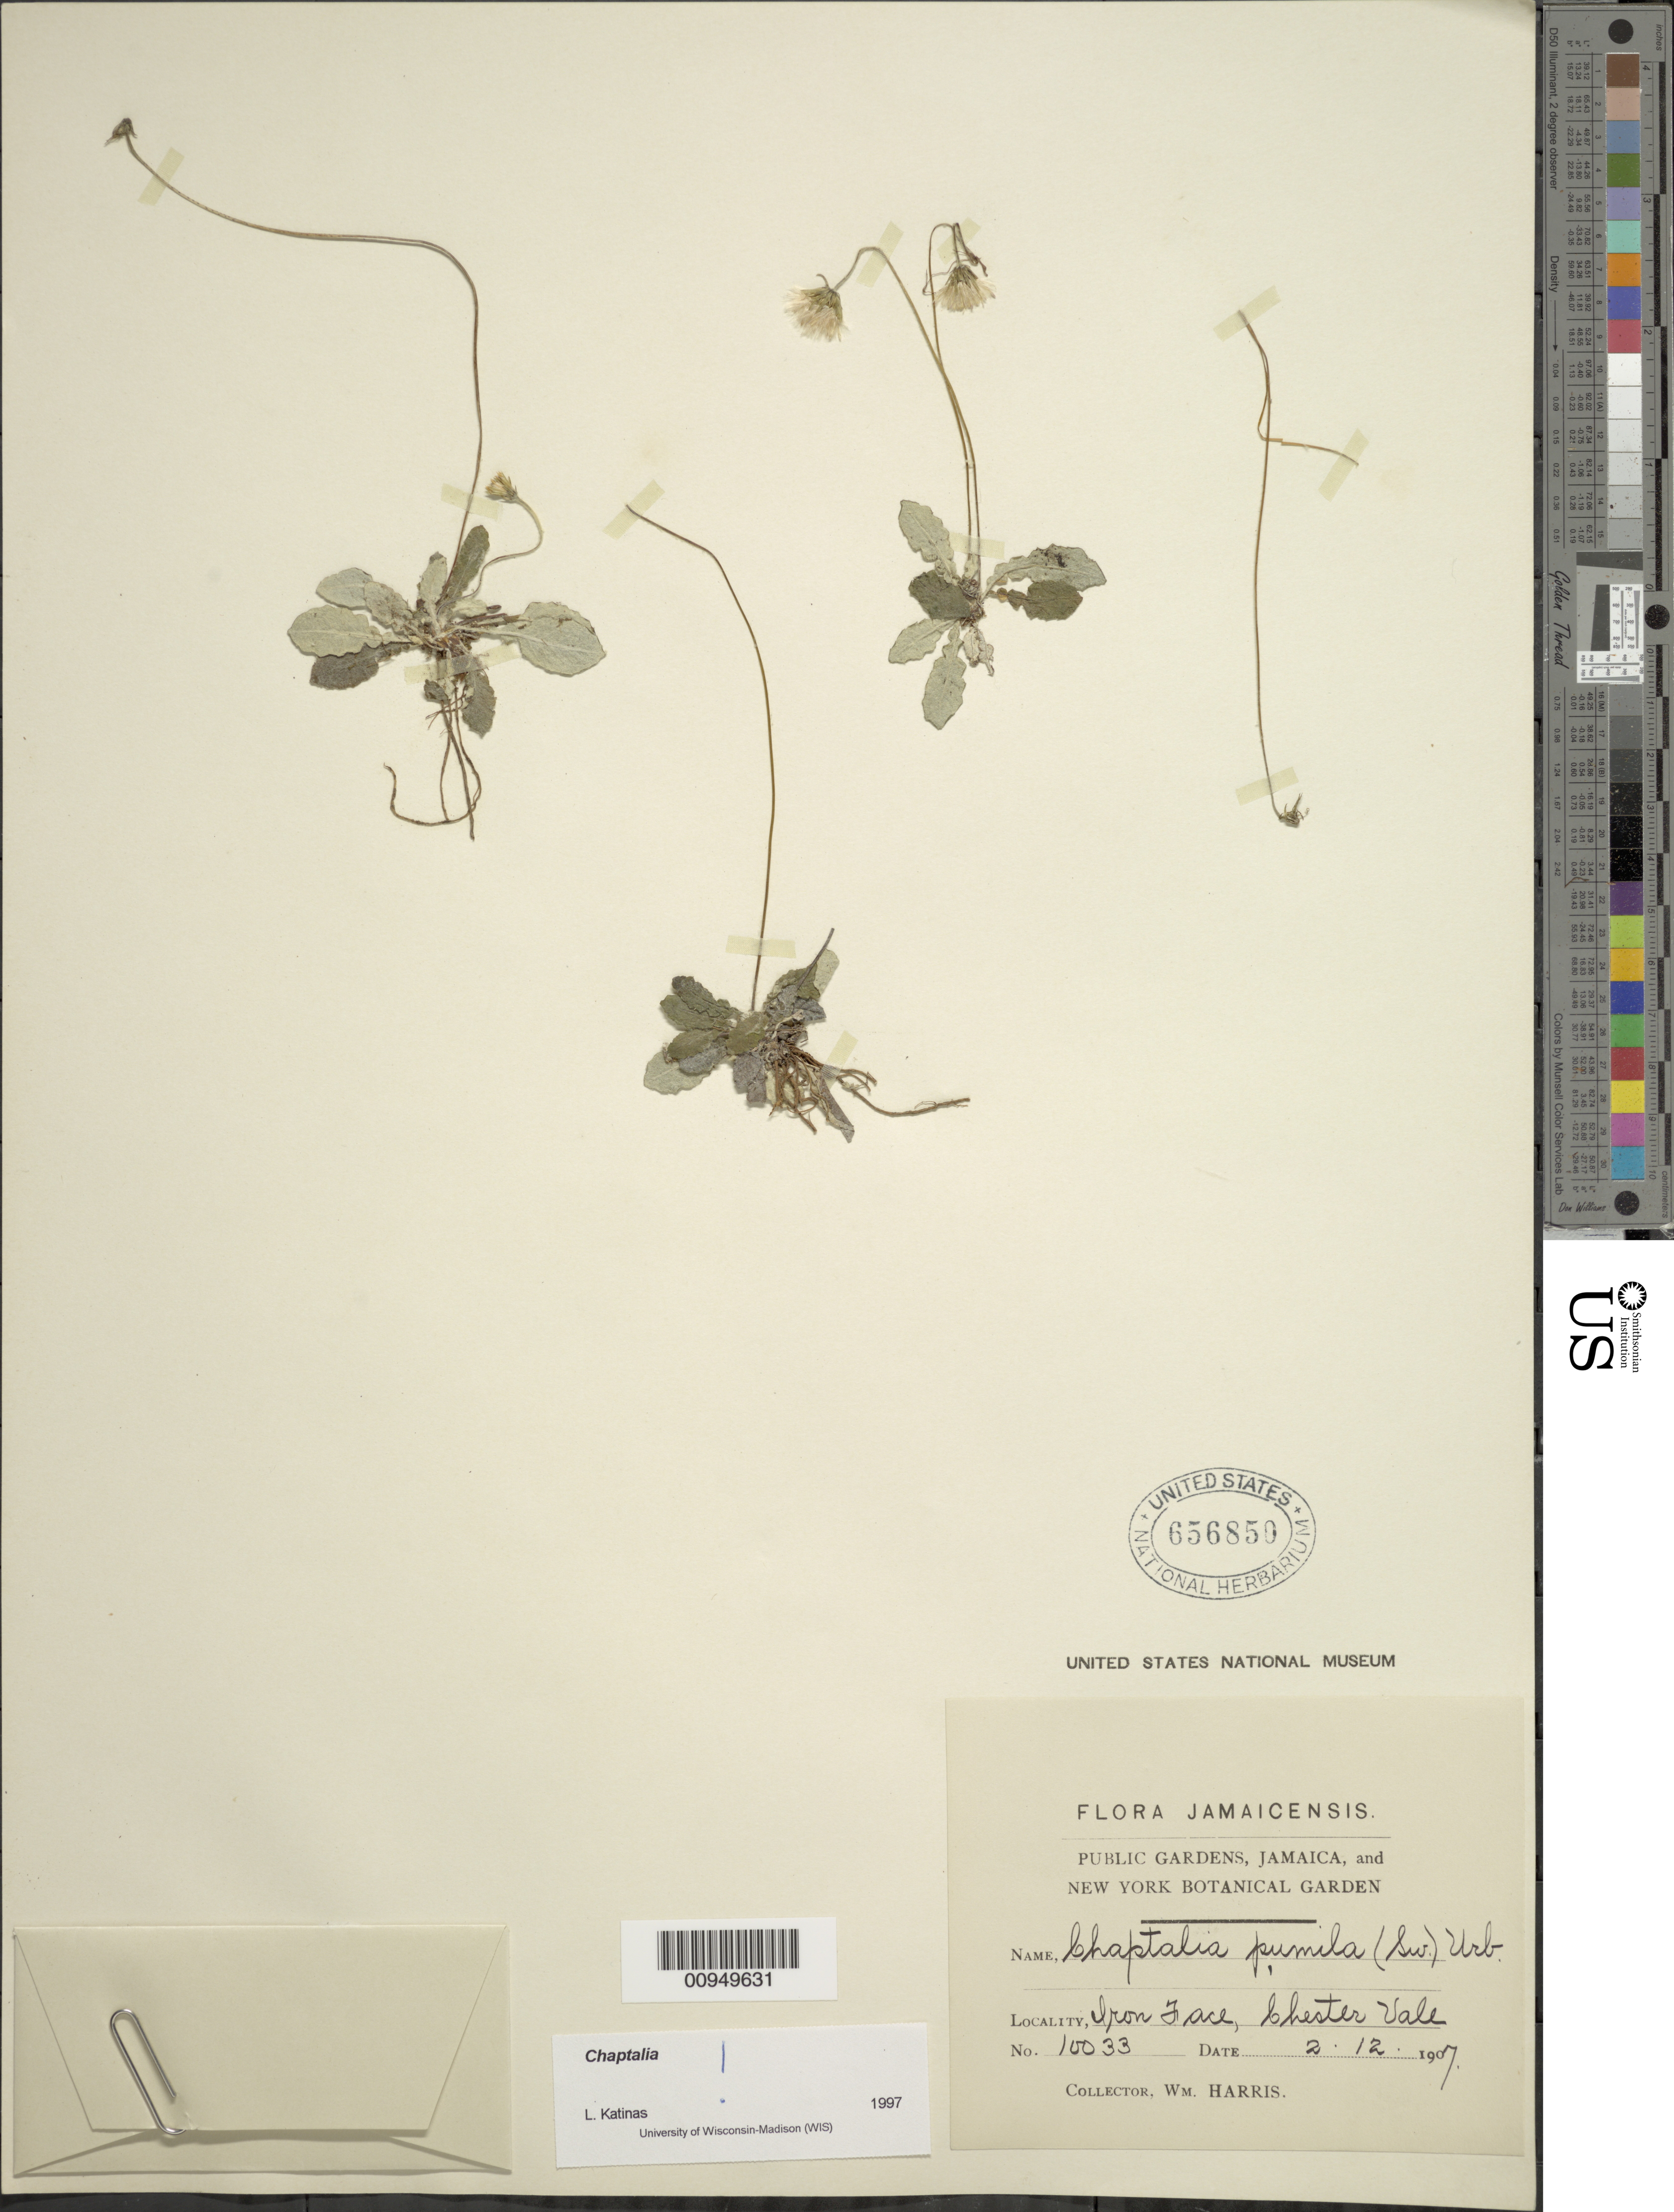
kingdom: Plantae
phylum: Tracheophyta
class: Magnoliopsida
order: Asterales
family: Asteraceae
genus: Chaptalia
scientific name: Chaptalia pumila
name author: (Sw.) Urb.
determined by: Katinas, L.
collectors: W. H. Harris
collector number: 10033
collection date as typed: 02 Dec 1907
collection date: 1907-12-02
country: Jamaica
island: Jamaica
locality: Iron Face, Chester Vale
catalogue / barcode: US 656850